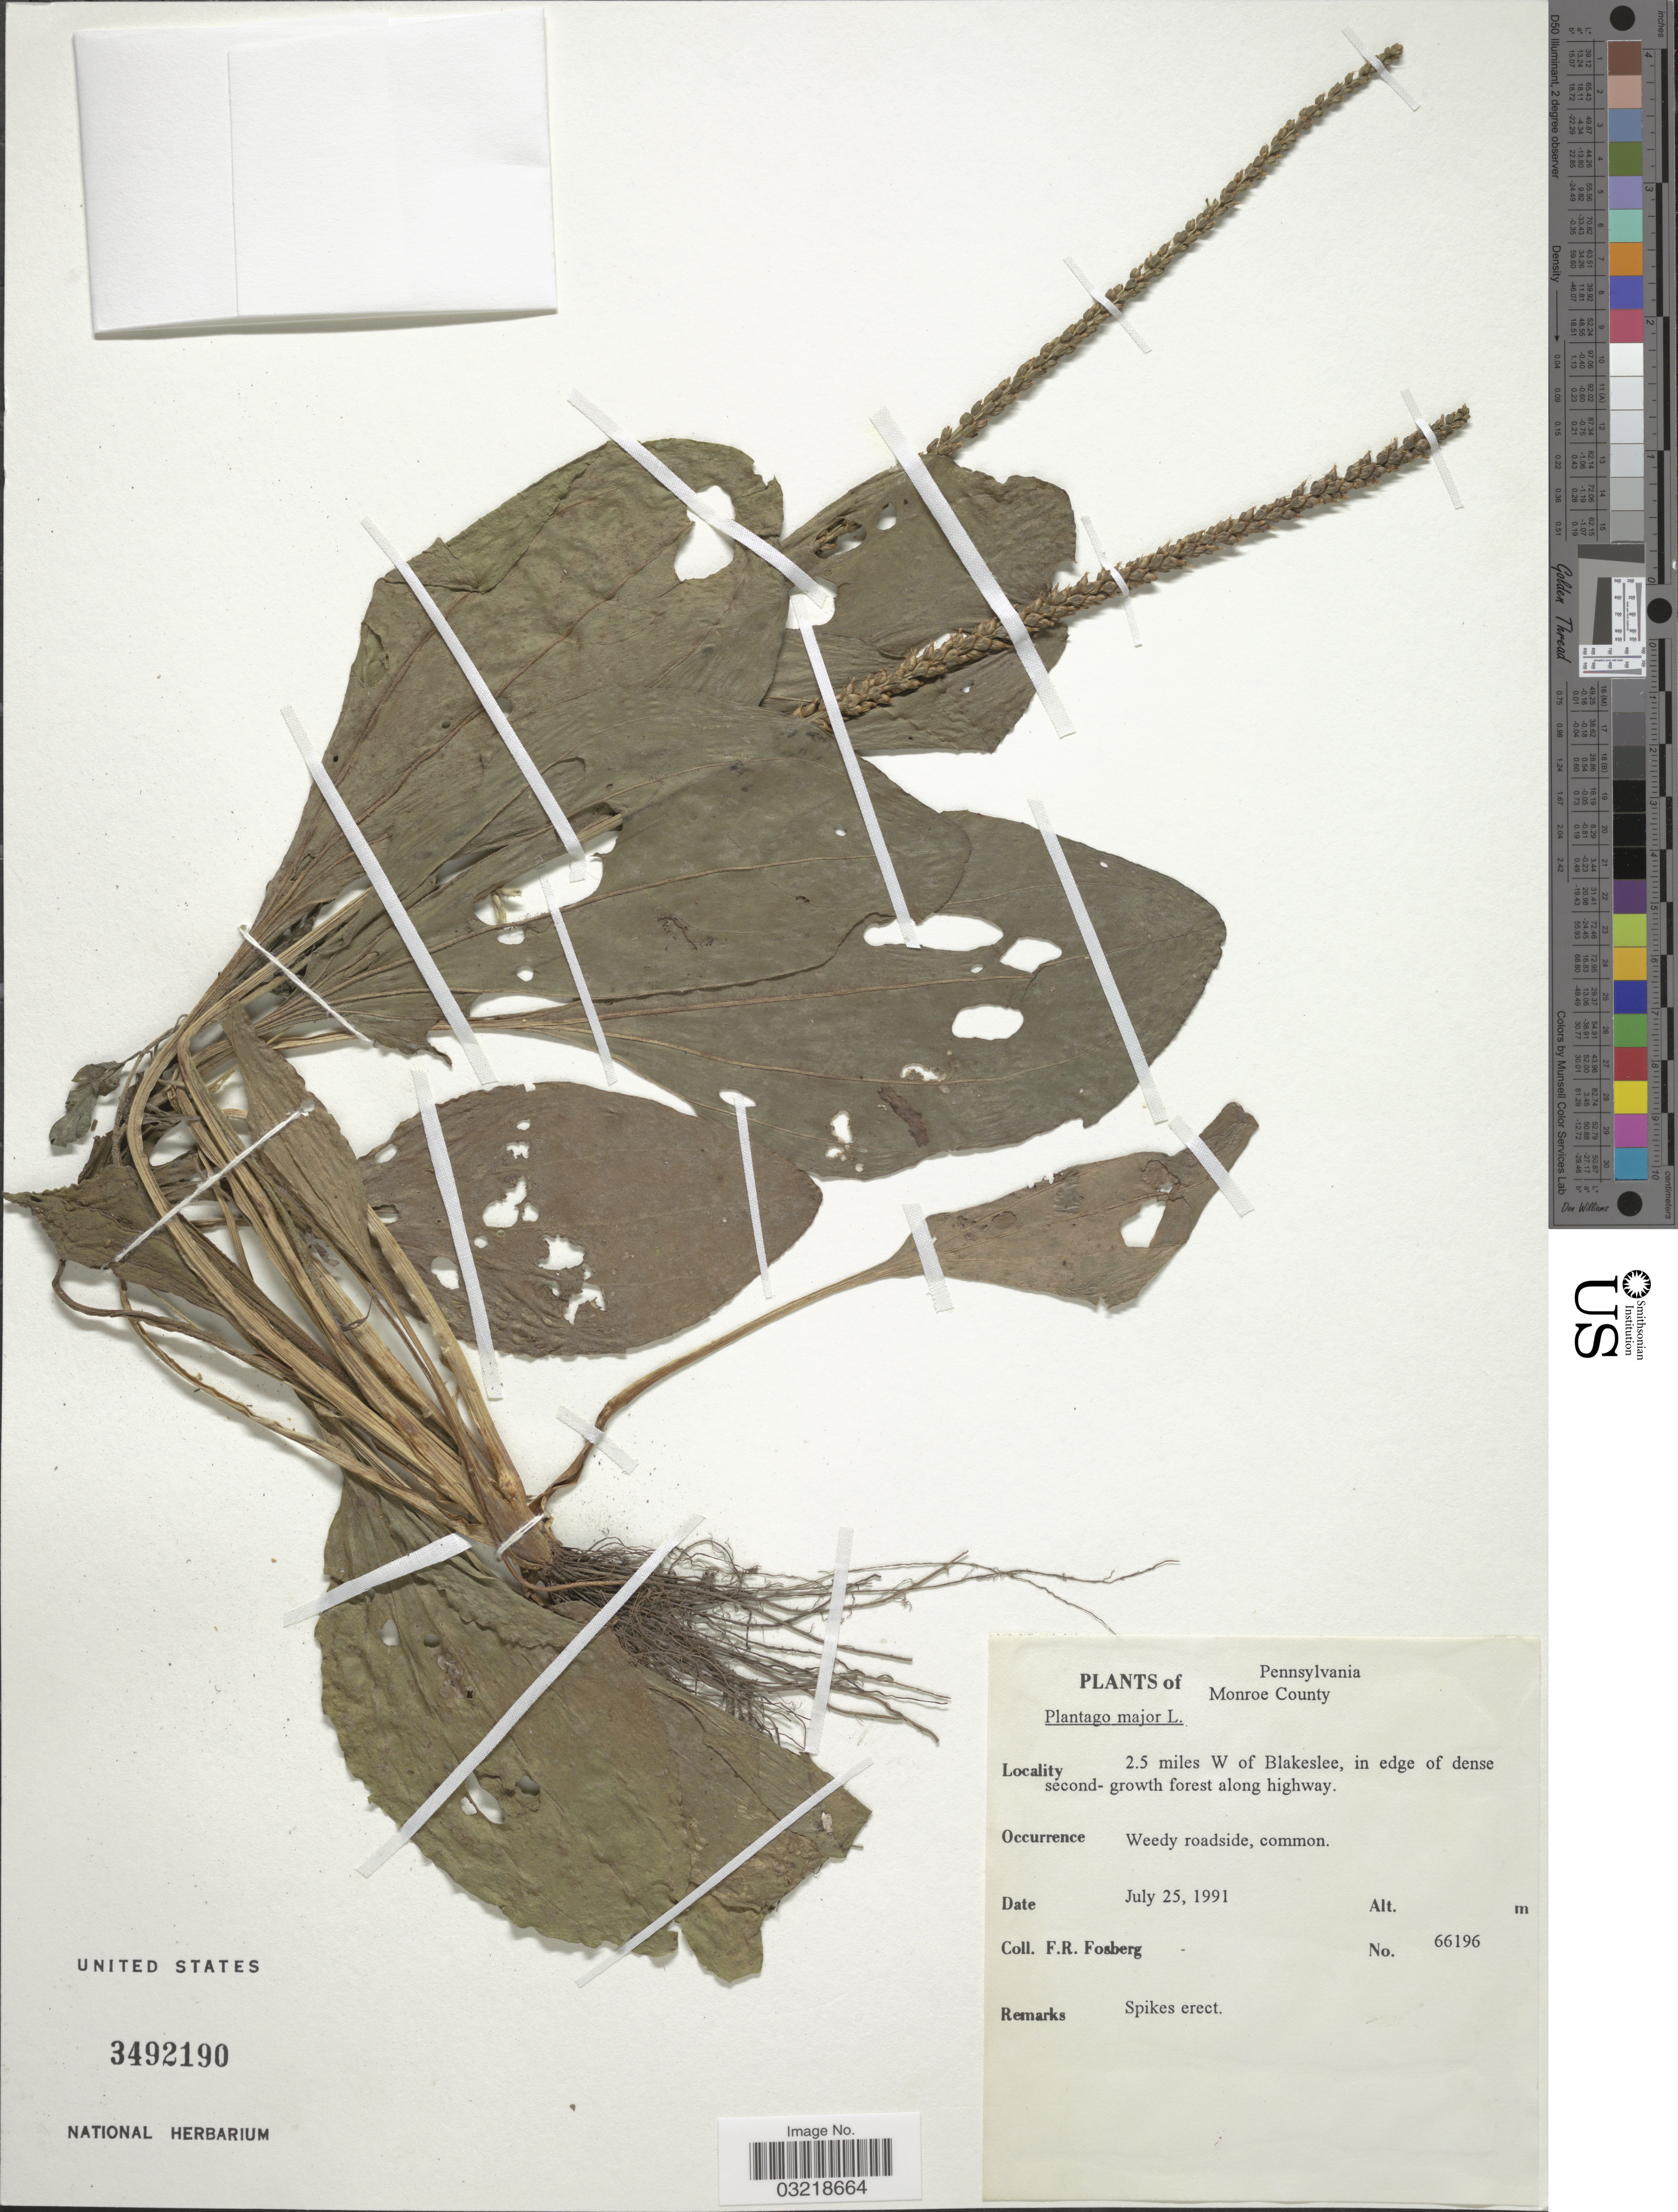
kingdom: Plantae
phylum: Tracheophyta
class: Magnoliopsida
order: Lamiales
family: Plantaginaceae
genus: Plantago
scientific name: Plantago major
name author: L.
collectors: F. R. Fosberg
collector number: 66196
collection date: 1991-07-25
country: United States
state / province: Pennsylvania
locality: Monroe County. 2.5 miles W of Blakeslee, in edge of dense second-growth forest along highway.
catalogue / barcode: US 3492190